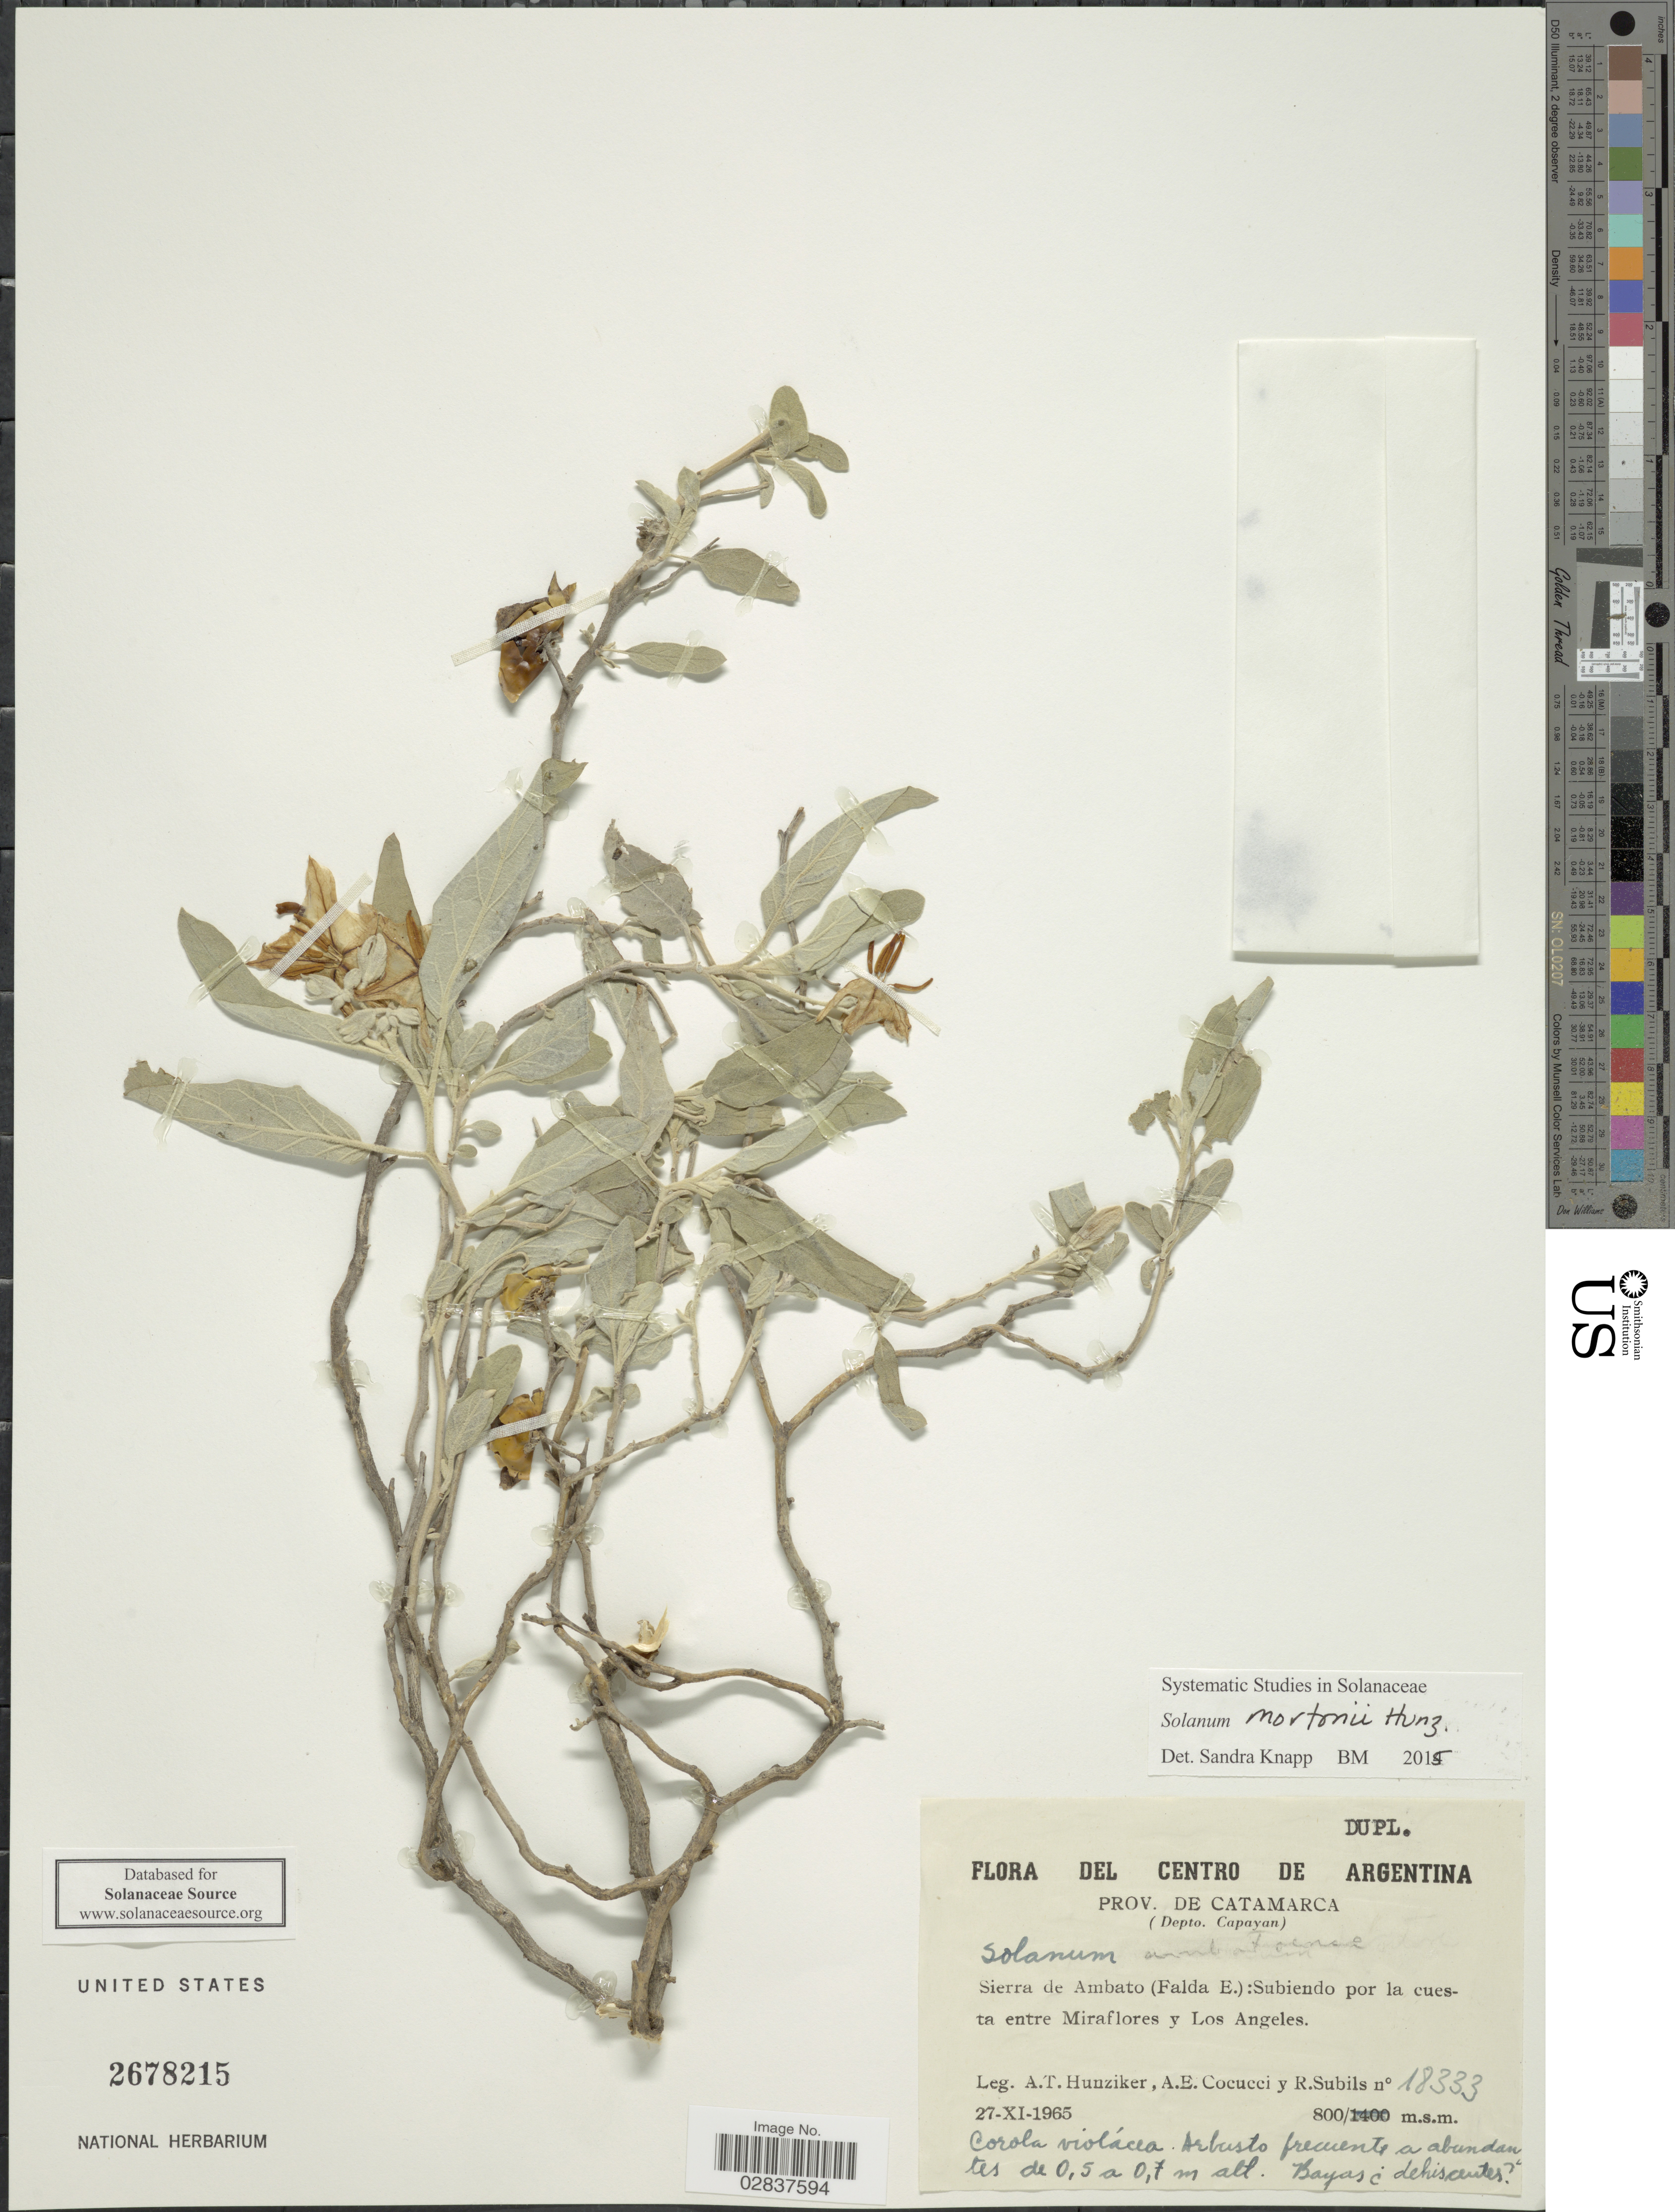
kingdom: Plantae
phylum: Tracheophyta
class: Magnoliopsida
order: Solanales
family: Solanaceae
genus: Solanum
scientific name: Solanum mortonii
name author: Hunz.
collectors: A. T. Hunziker, A. Cocucci & R. Subils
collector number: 18333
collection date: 1965-11-27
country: Argentina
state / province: Catamarca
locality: Depto. Capayan. Sierra de Ambato (Faldo E.): Subiendo por la cuesta entre Miraflores y Los Angeles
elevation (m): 800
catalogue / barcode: US 2678215